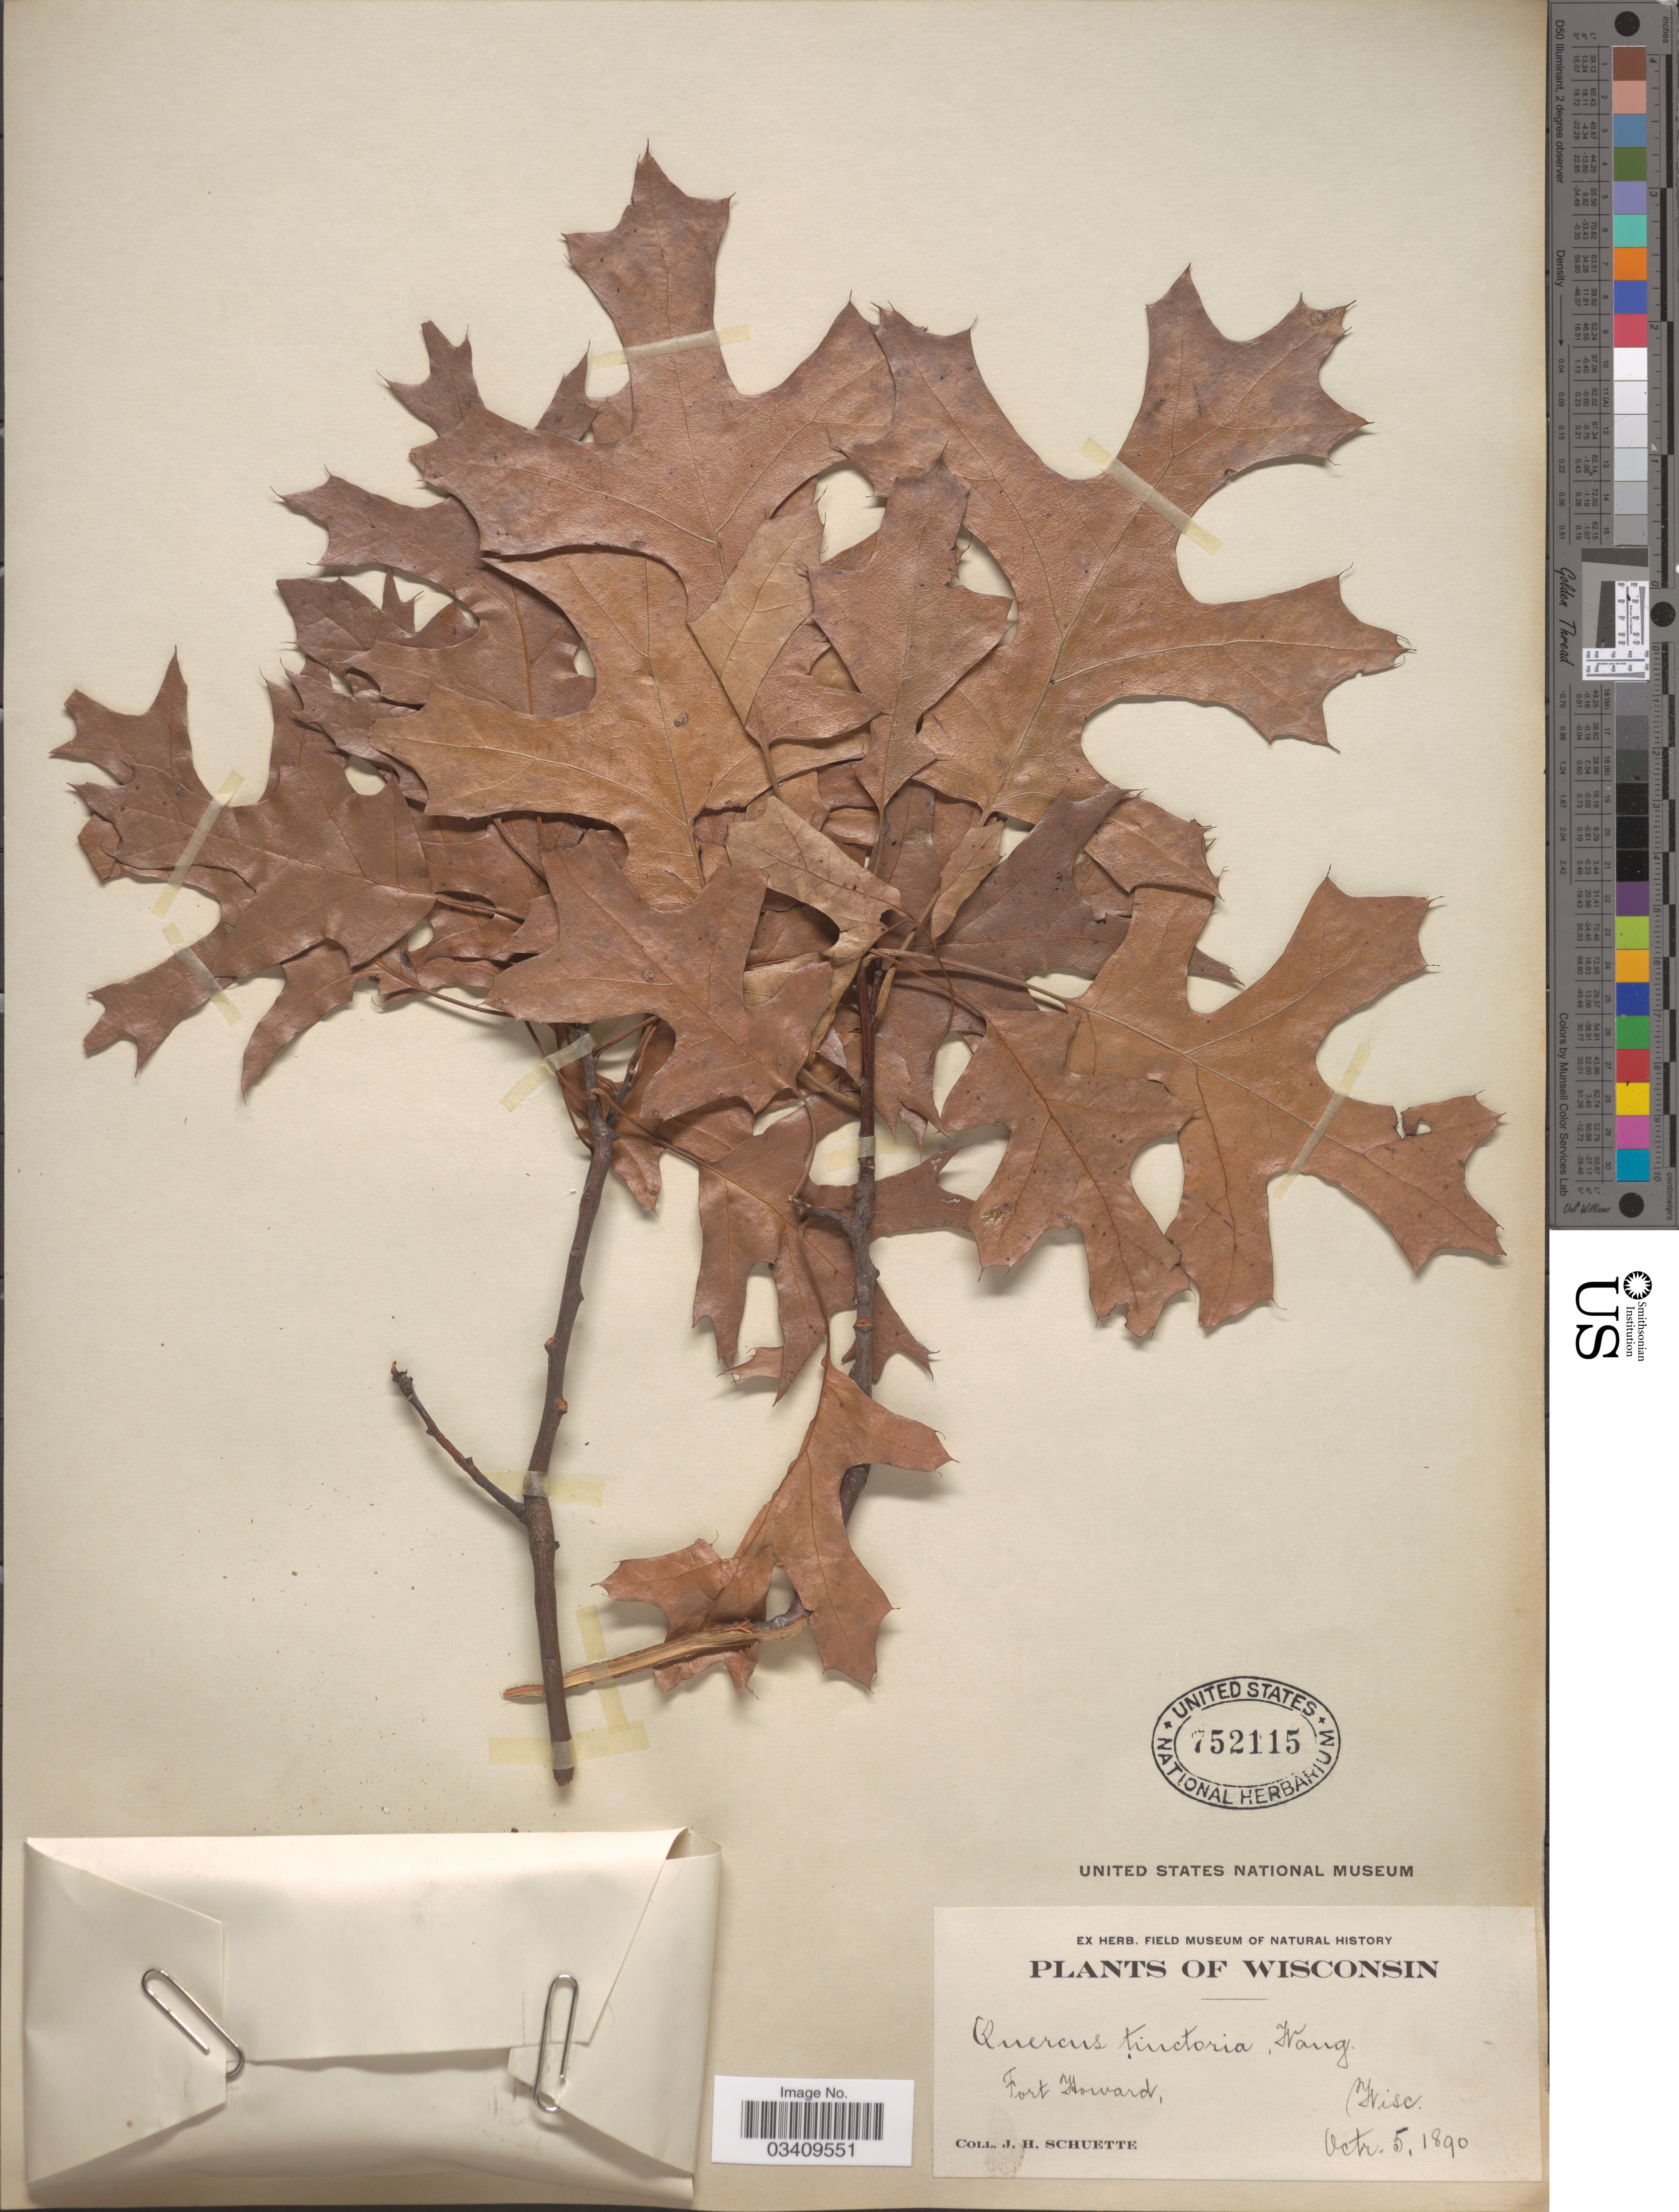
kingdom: Plantae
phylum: Tracheophyta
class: Magnoliopsida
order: Fagales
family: Fagaceae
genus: Quercus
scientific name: Quercus velutina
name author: Lam.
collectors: J. H. Schuette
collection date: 1890-10-05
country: United States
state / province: Wisconsin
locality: Fort Howard.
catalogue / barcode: US 752115